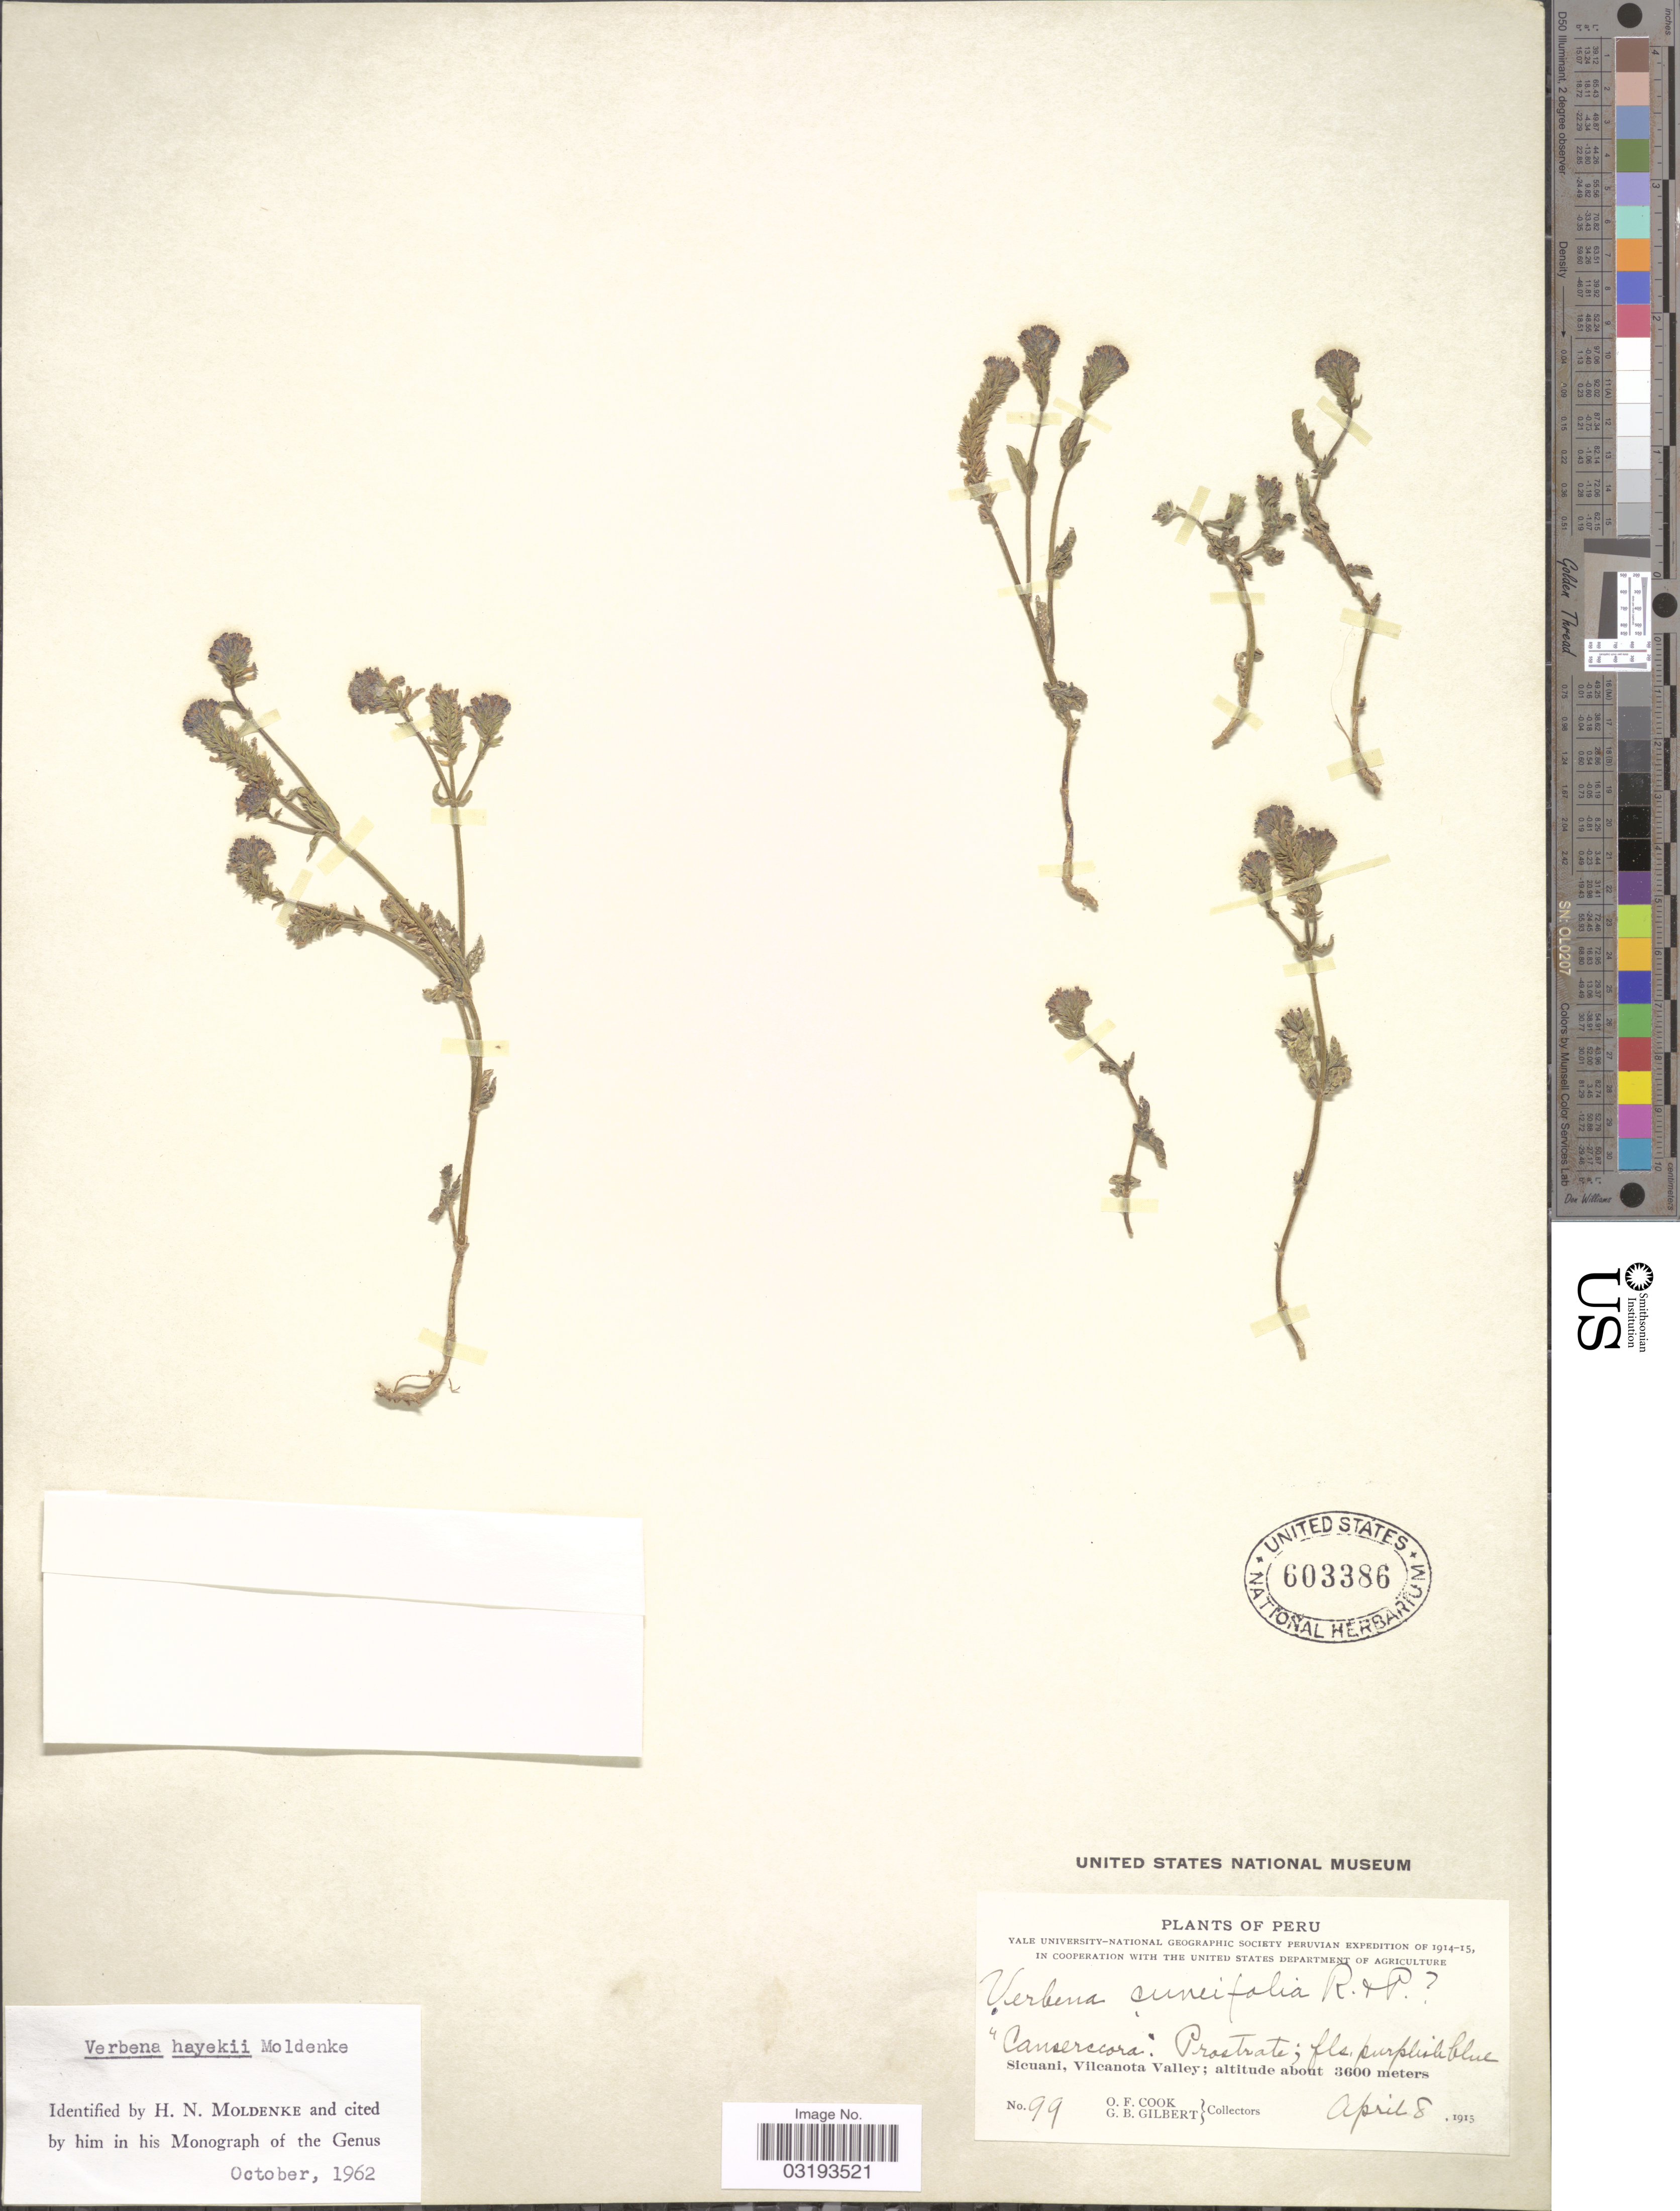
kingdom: Plantae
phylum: Tracheophyta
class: Magnoliopsida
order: Lamiales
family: Verbenaceae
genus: Verbena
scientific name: Verbena hayekii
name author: Moldenke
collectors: O. F. Cook & G. B. Gilbert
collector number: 99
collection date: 1915-04-08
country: Peru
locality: Sicuani, Vilcanota Valley.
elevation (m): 3600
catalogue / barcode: US 603386